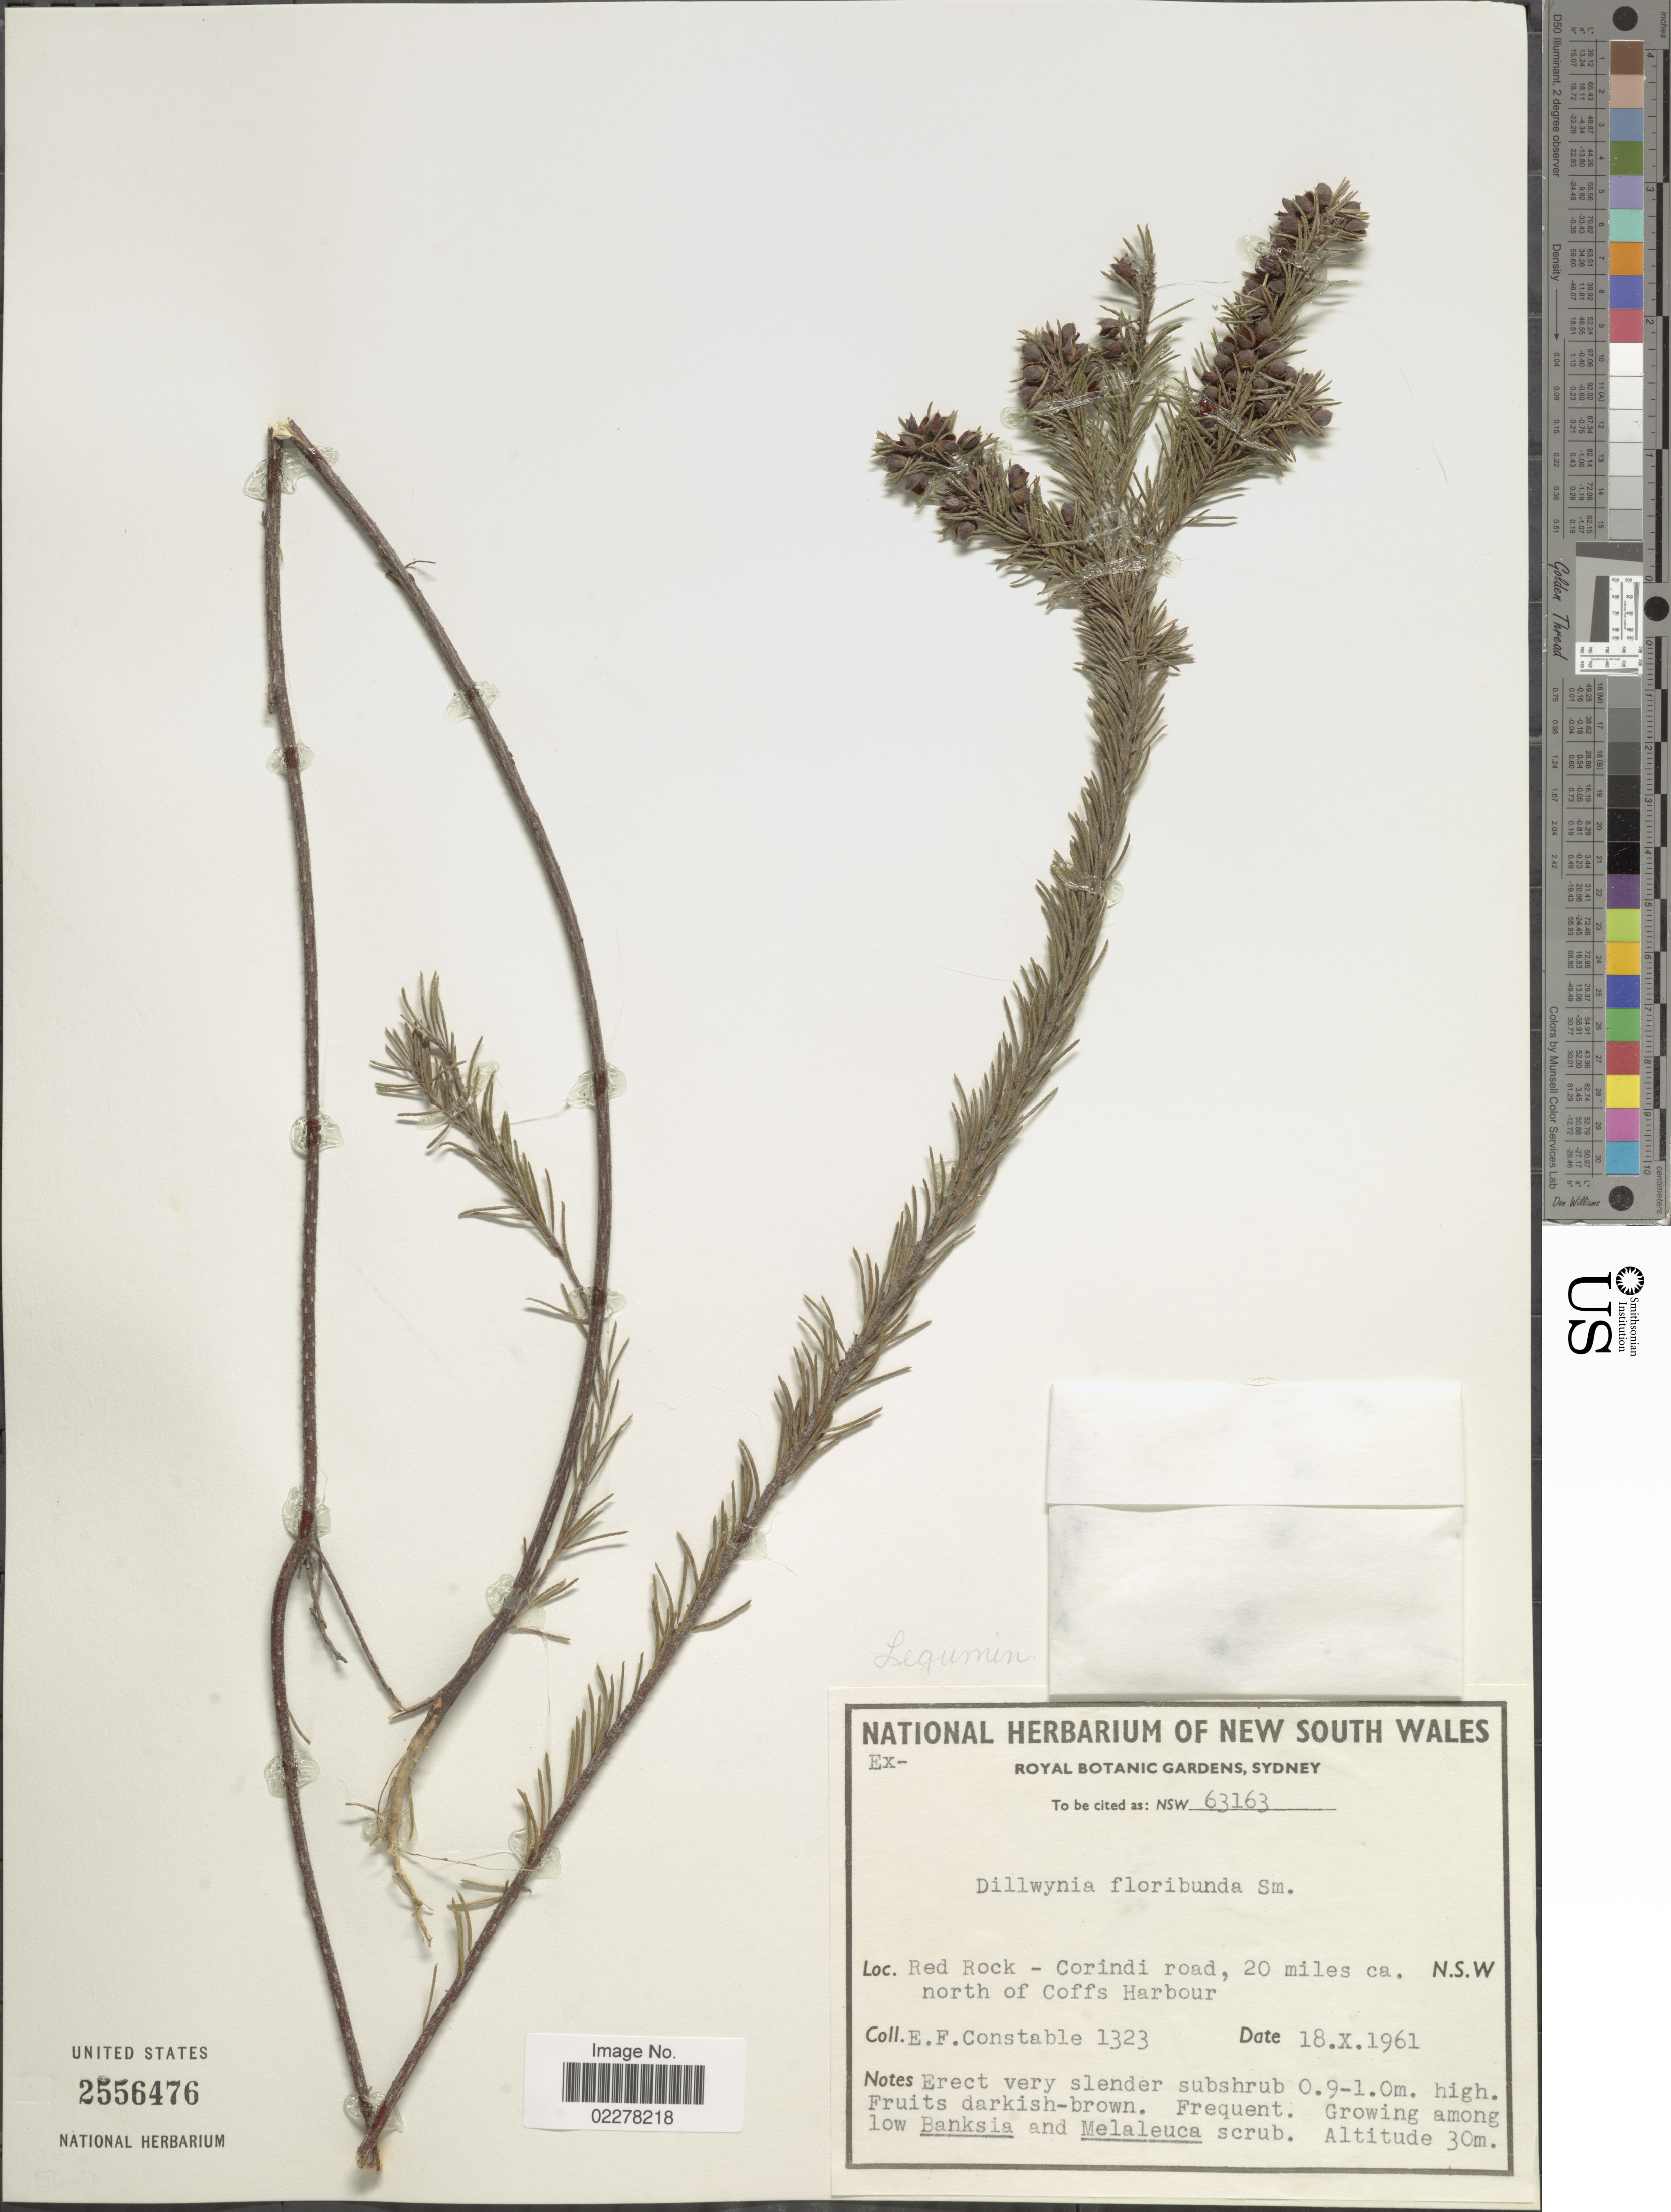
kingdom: Plantae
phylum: Tracheophyta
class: Magnoliopsida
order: Fabales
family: Fabaceae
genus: Dillwynia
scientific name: Dillwynia floribunda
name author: Sm.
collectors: E. F. Constable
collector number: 1323/NSW63163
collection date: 1961-10-18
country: Australia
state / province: New South Wales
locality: Red rock - Corindi road, 20 miles ca. north of Coffs Harbour. N.S.W.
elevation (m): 30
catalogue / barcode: US 2556476